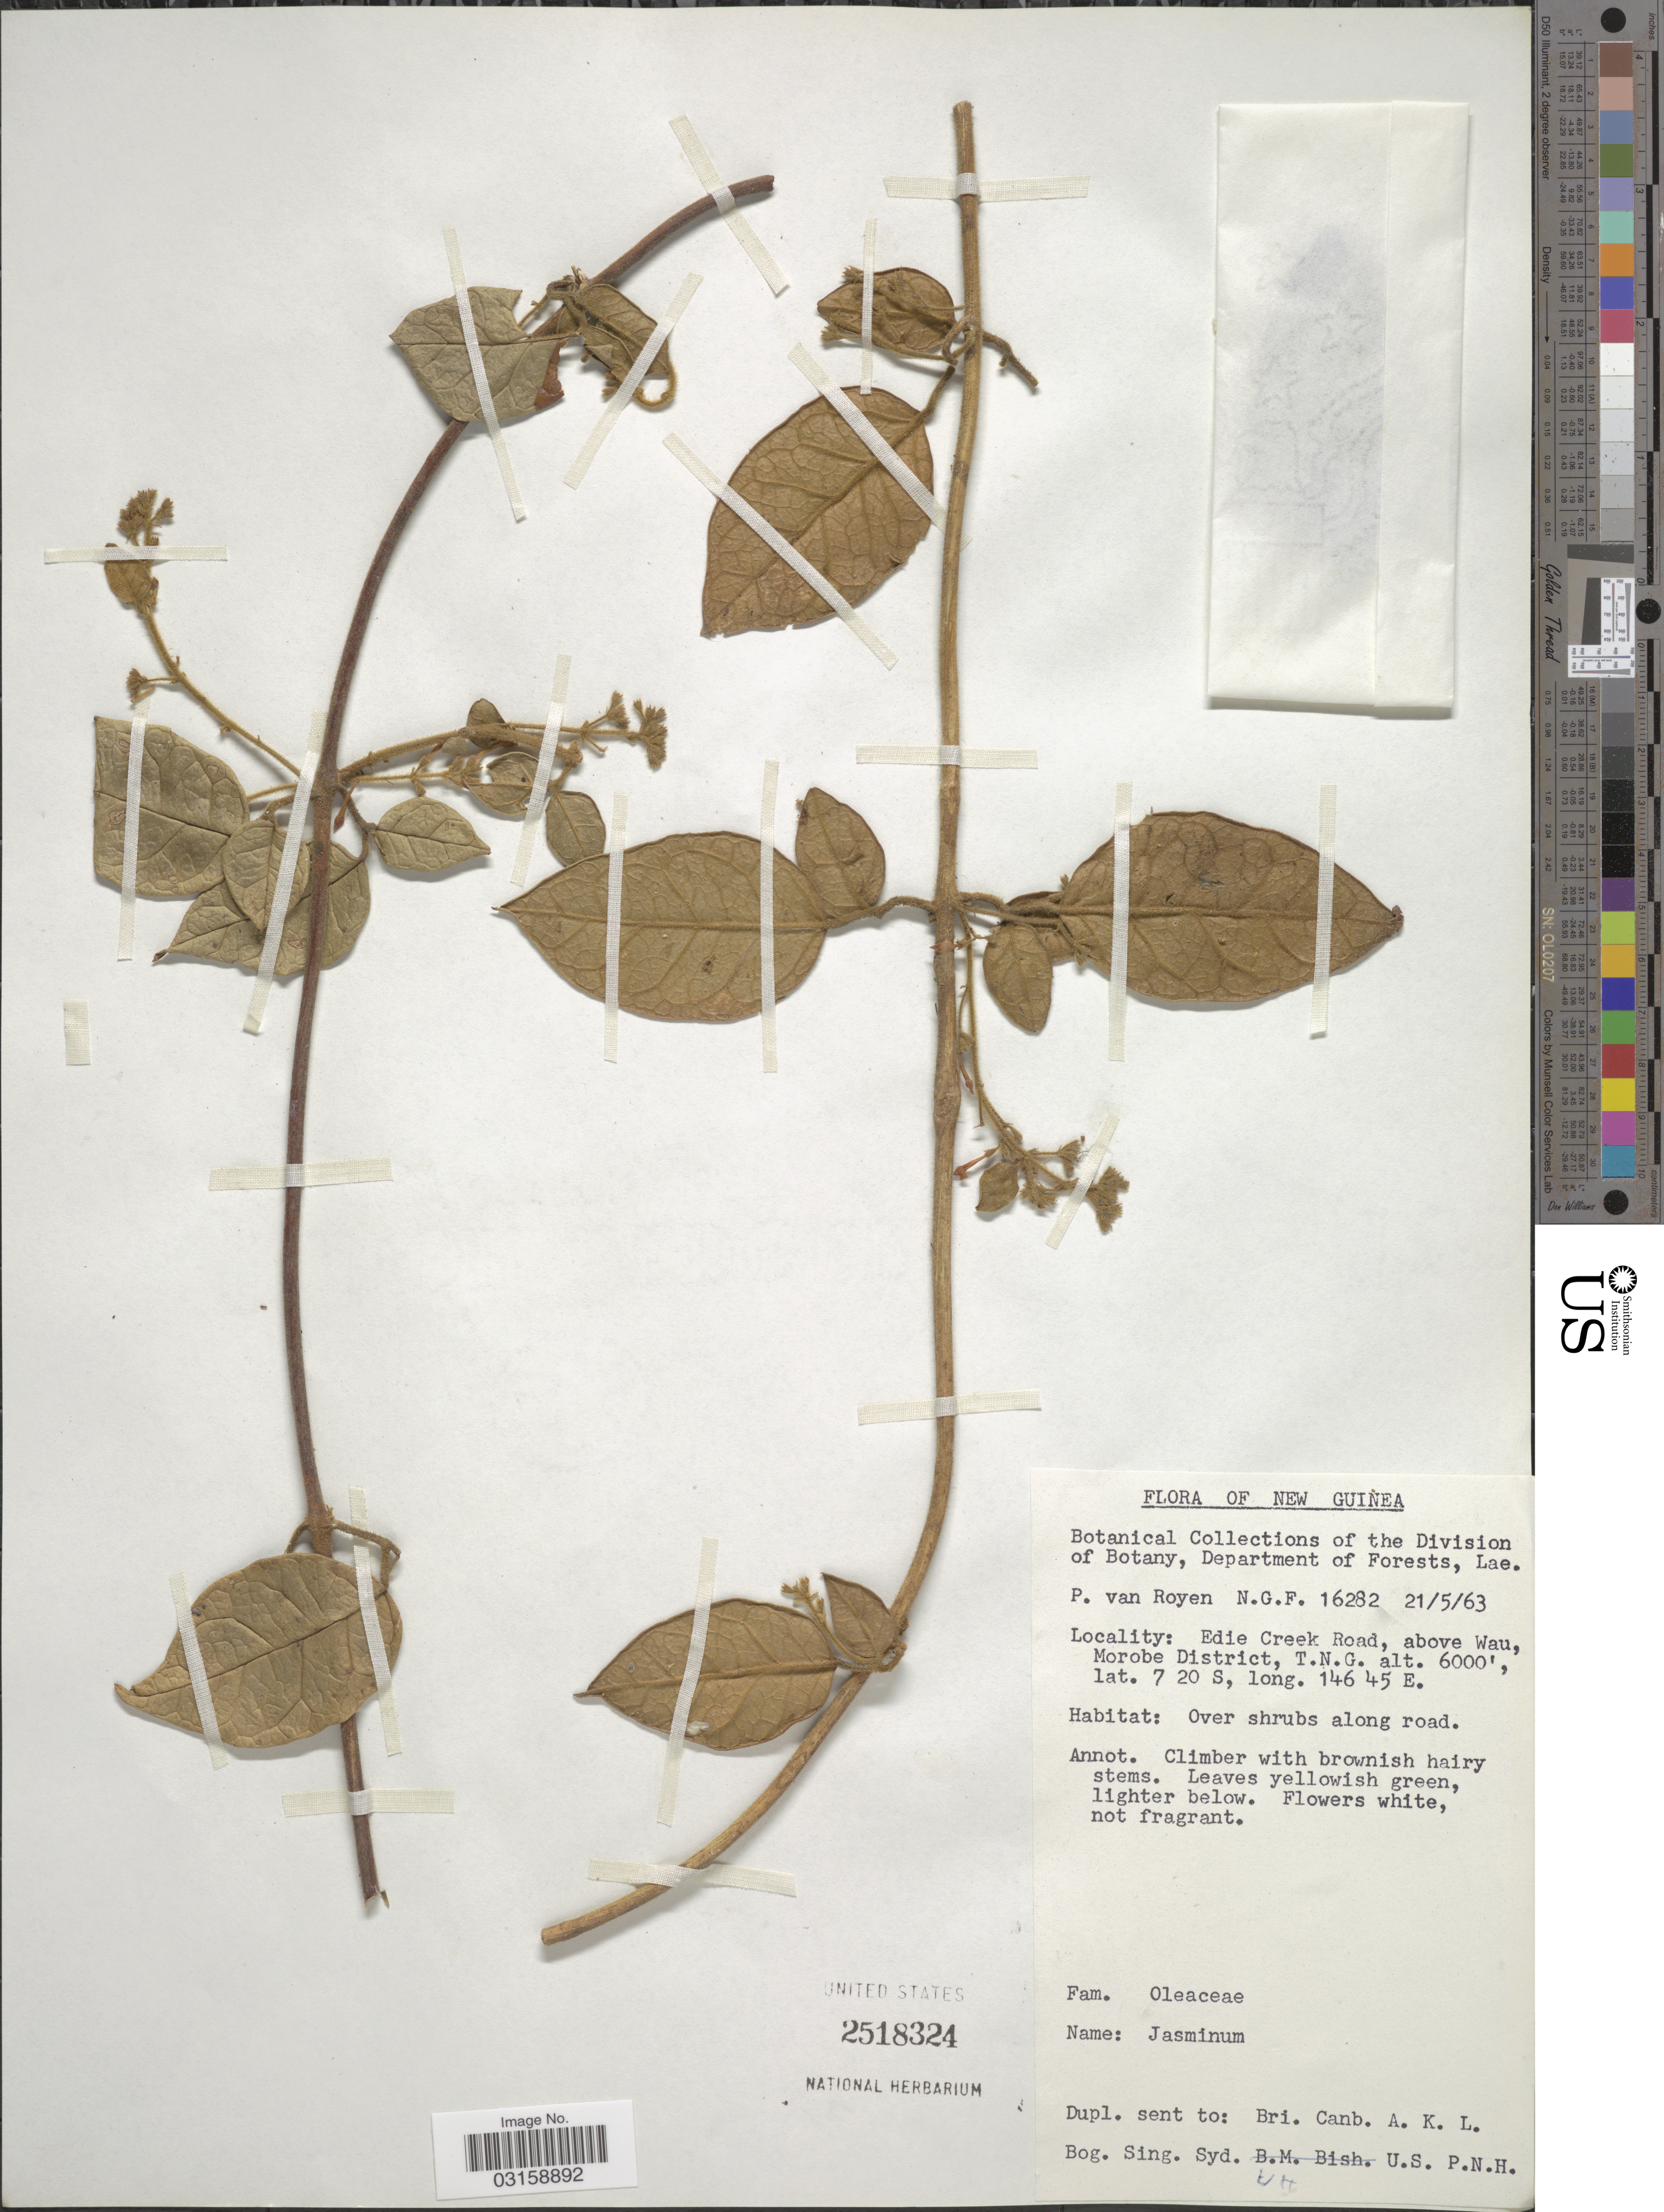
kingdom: Plantae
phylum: Tracheophyta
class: Magnoliopsida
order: Lamiales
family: Oleaceae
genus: Jasminum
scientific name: Jasminum sp.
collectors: P. van Royen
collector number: NGF16282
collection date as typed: Transcribed d/m/y: 21/5/63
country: Papua New Guinea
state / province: Morobe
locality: New Guinea. Edie Creek Road, above Wau. T.N.G.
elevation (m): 1829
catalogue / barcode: US 2518324